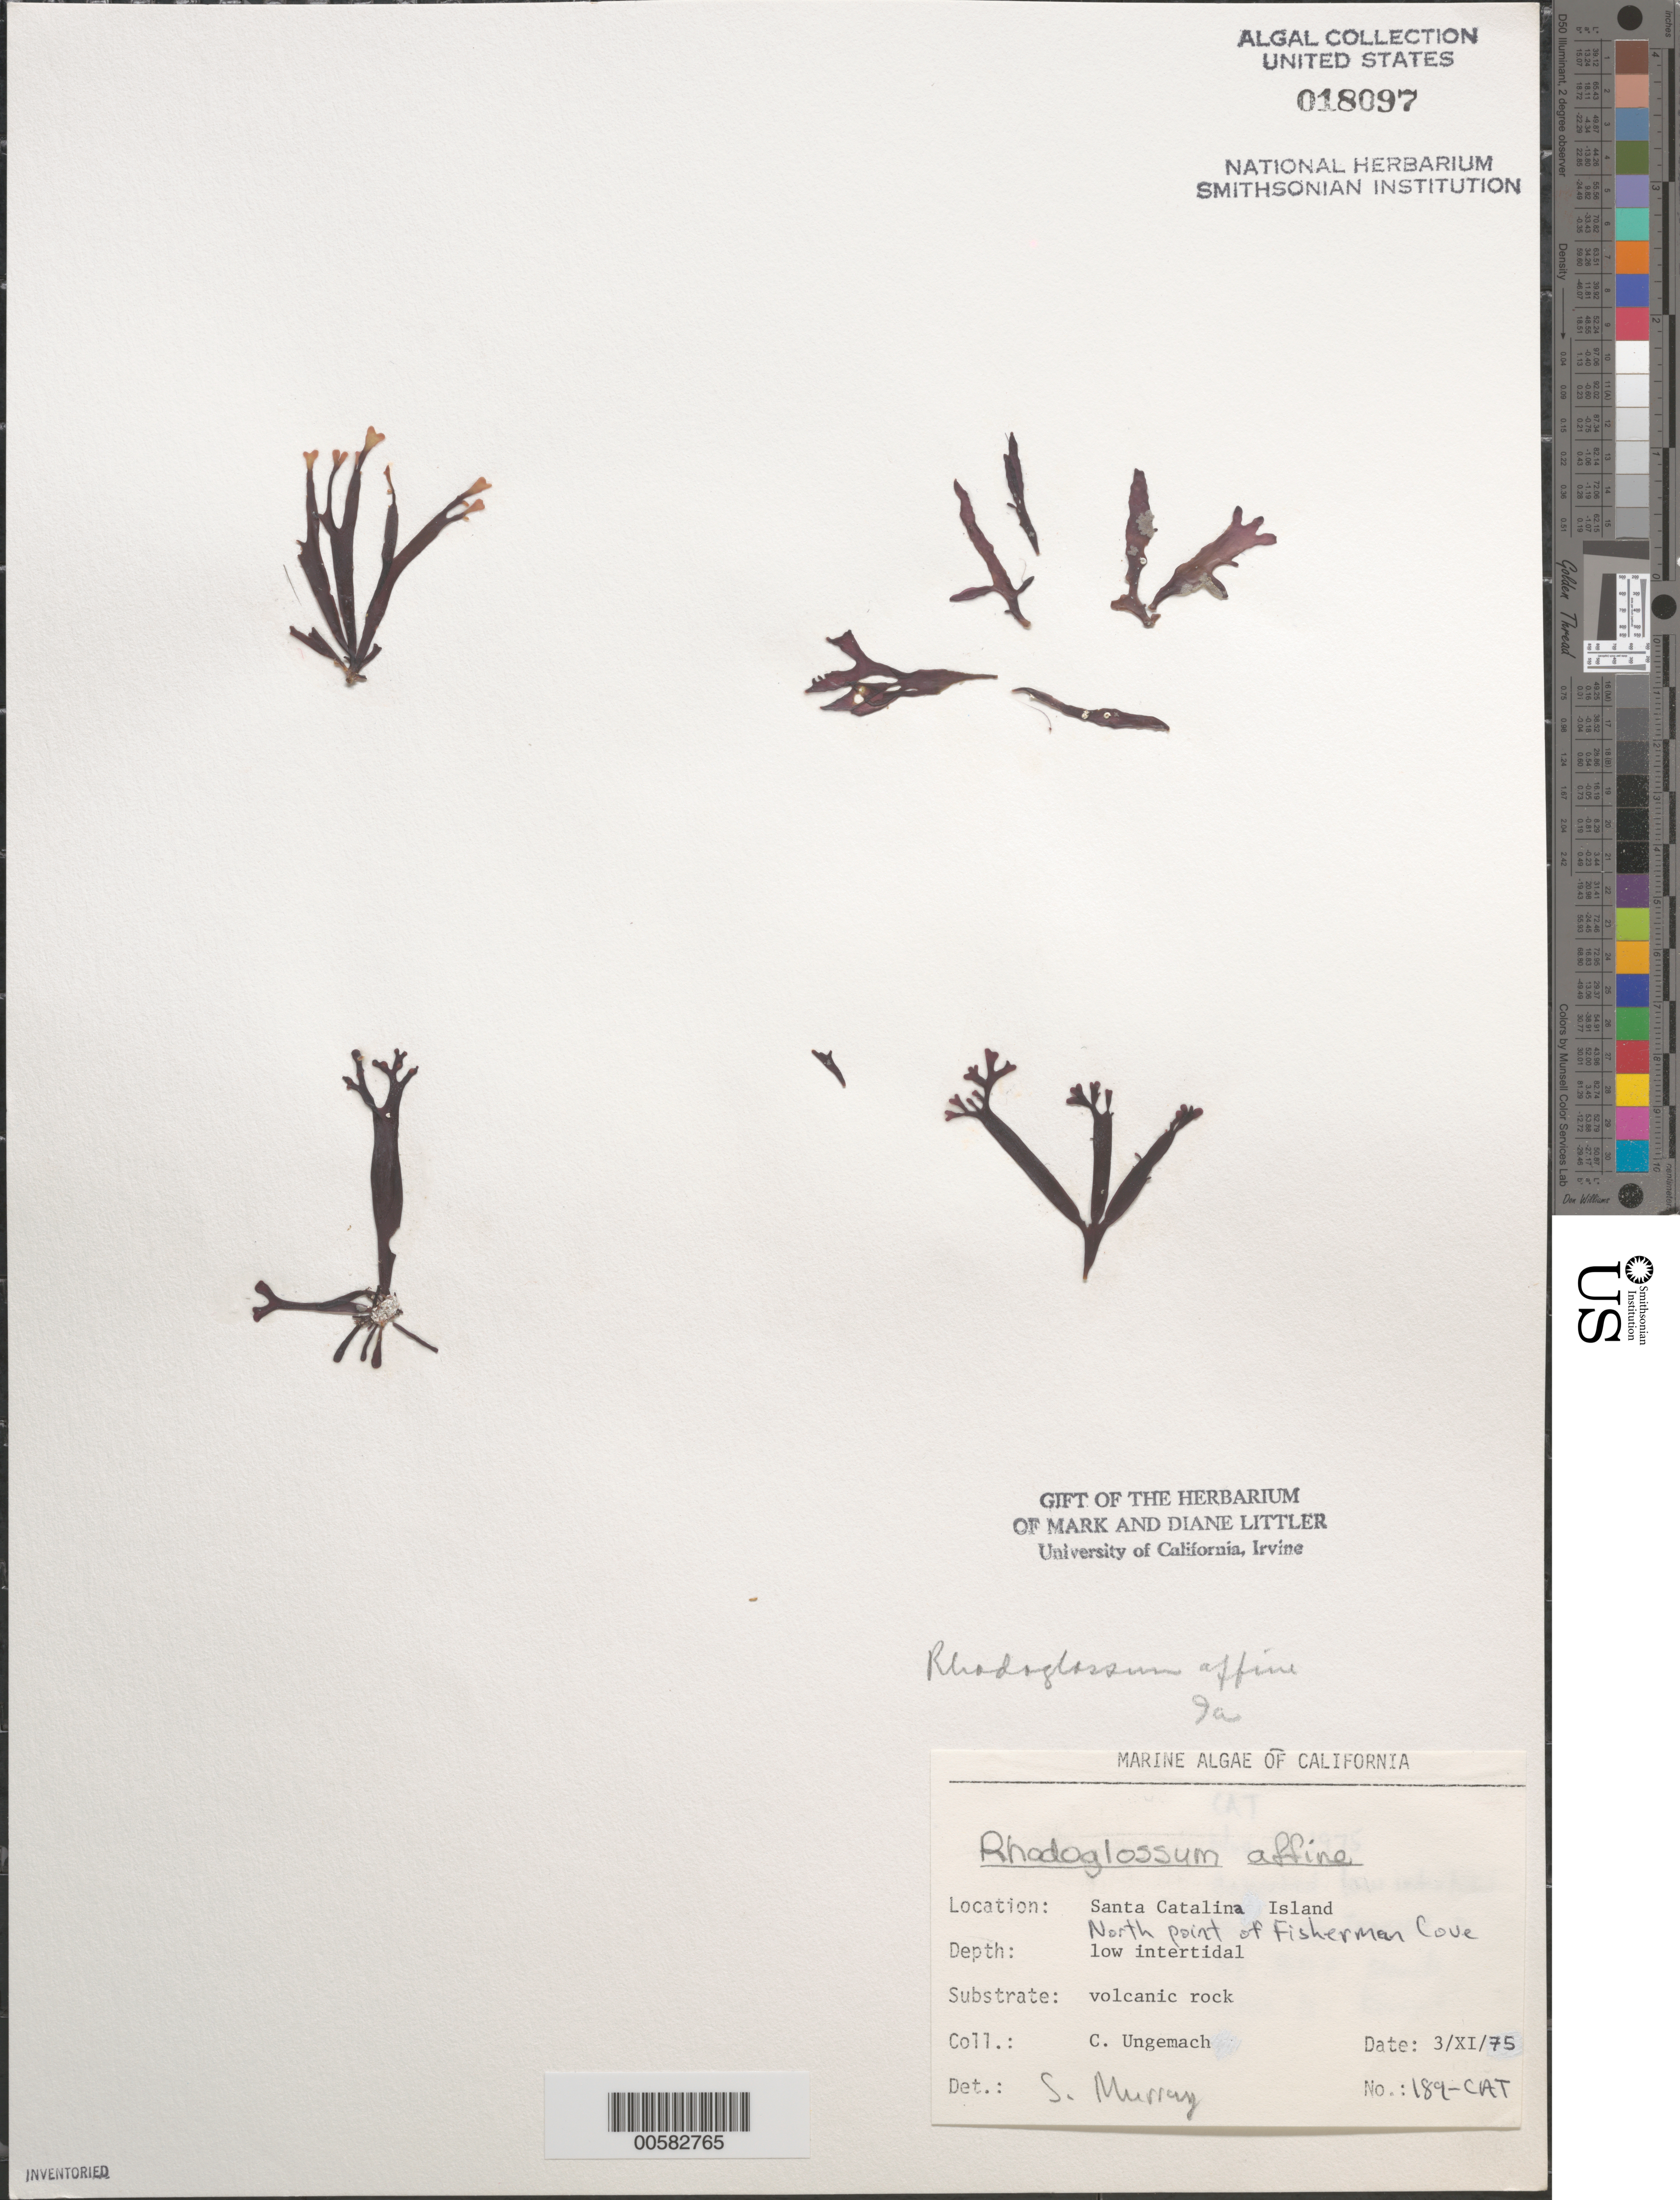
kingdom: Plantae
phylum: Rhodophyta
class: Florideophyceae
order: Gigartinales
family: Gigartinaceae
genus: Mazzaella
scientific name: Mazzaella affinis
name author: (Harvey) Fredericq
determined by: Algae name updating Project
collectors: C. Ungemach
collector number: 189-cat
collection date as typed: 03 Nov 1975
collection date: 1975-11-03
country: United States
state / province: California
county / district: Los Angeles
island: Santa Catalina Island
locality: Fishermen Cove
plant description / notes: BLM-SOCALBIGHT Rocky Intertidal Survey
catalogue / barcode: US 18097